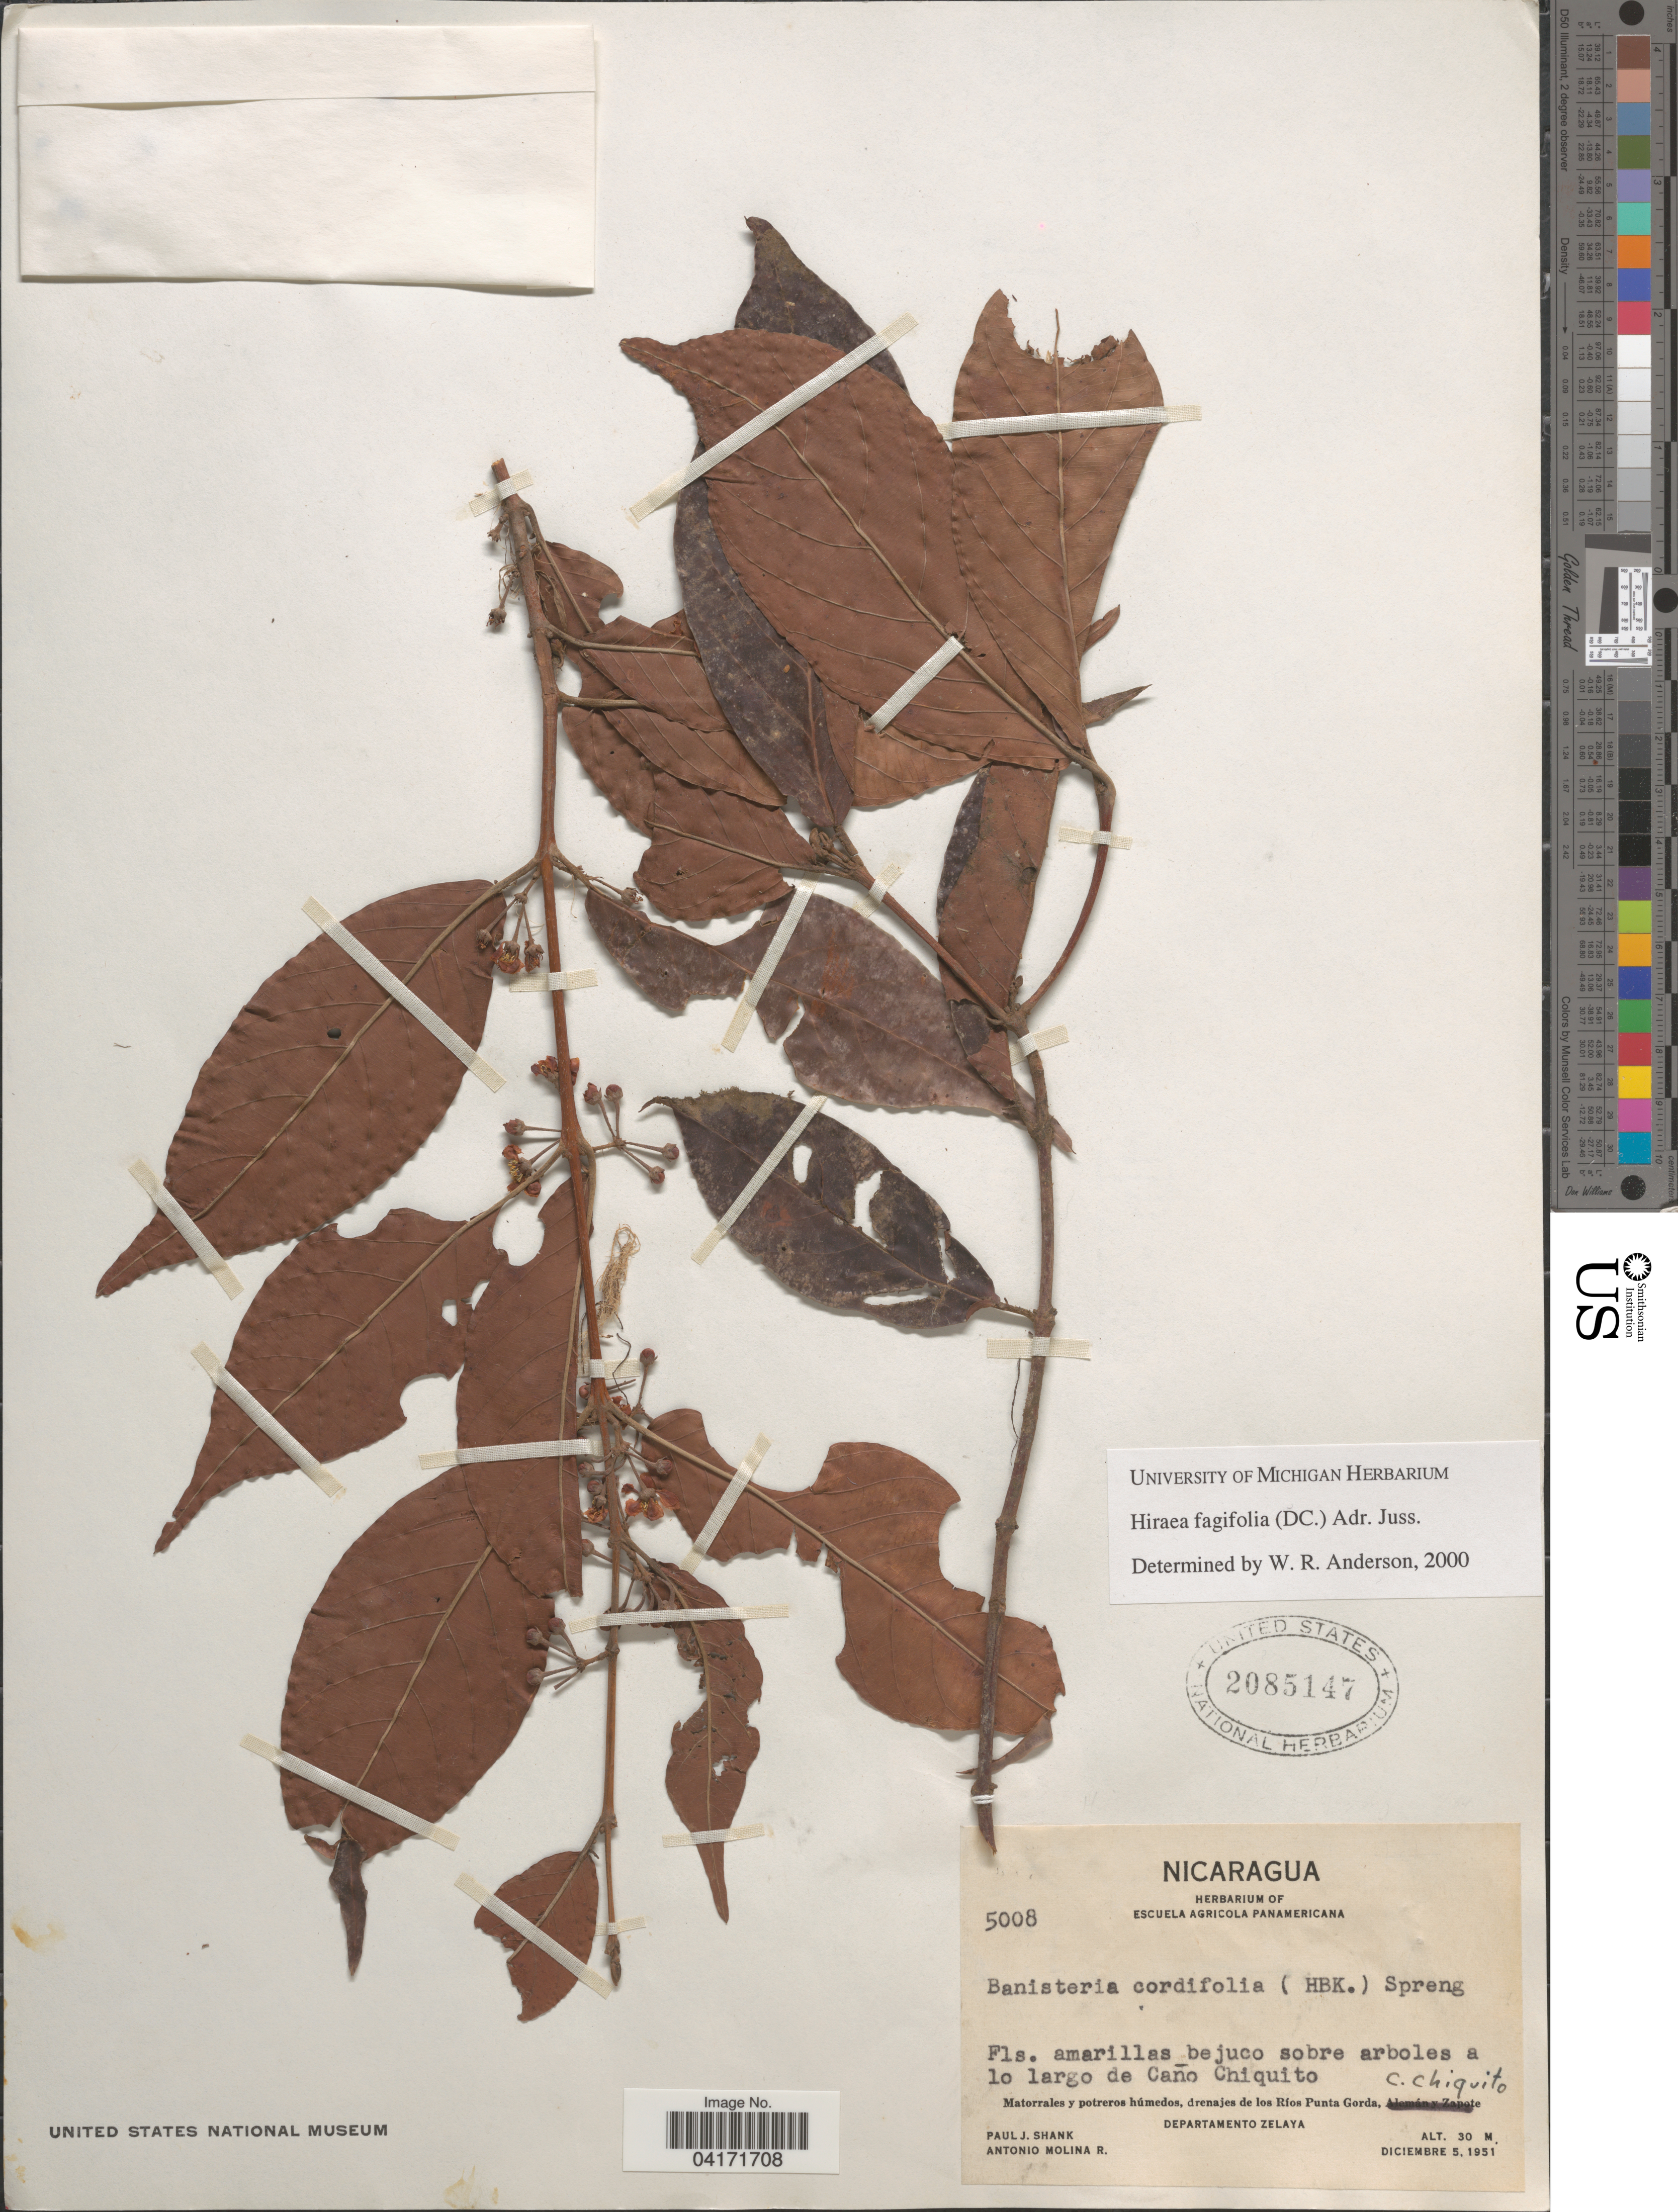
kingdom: Plantae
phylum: Tracheophyta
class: Magnoliopsida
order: Malpighiales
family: Malpighiaceae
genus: Hiraea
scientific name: Hiraea fagifolia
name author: (DC.) A. Juss.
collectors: P. J. Shank & A. Molina R.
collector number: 5008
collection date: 1951-12-05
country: Nicaragua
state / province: Atlántico Sur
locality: Fls. amarillas bejuco sobre arboles a lo largo de Caño Chiquito. Matorrales y potreros húmedos, drenajes de los Ríos Punta Gorda, C. Chiquito. Departamento Zelaya.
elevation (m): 30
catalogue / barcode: US 2085147